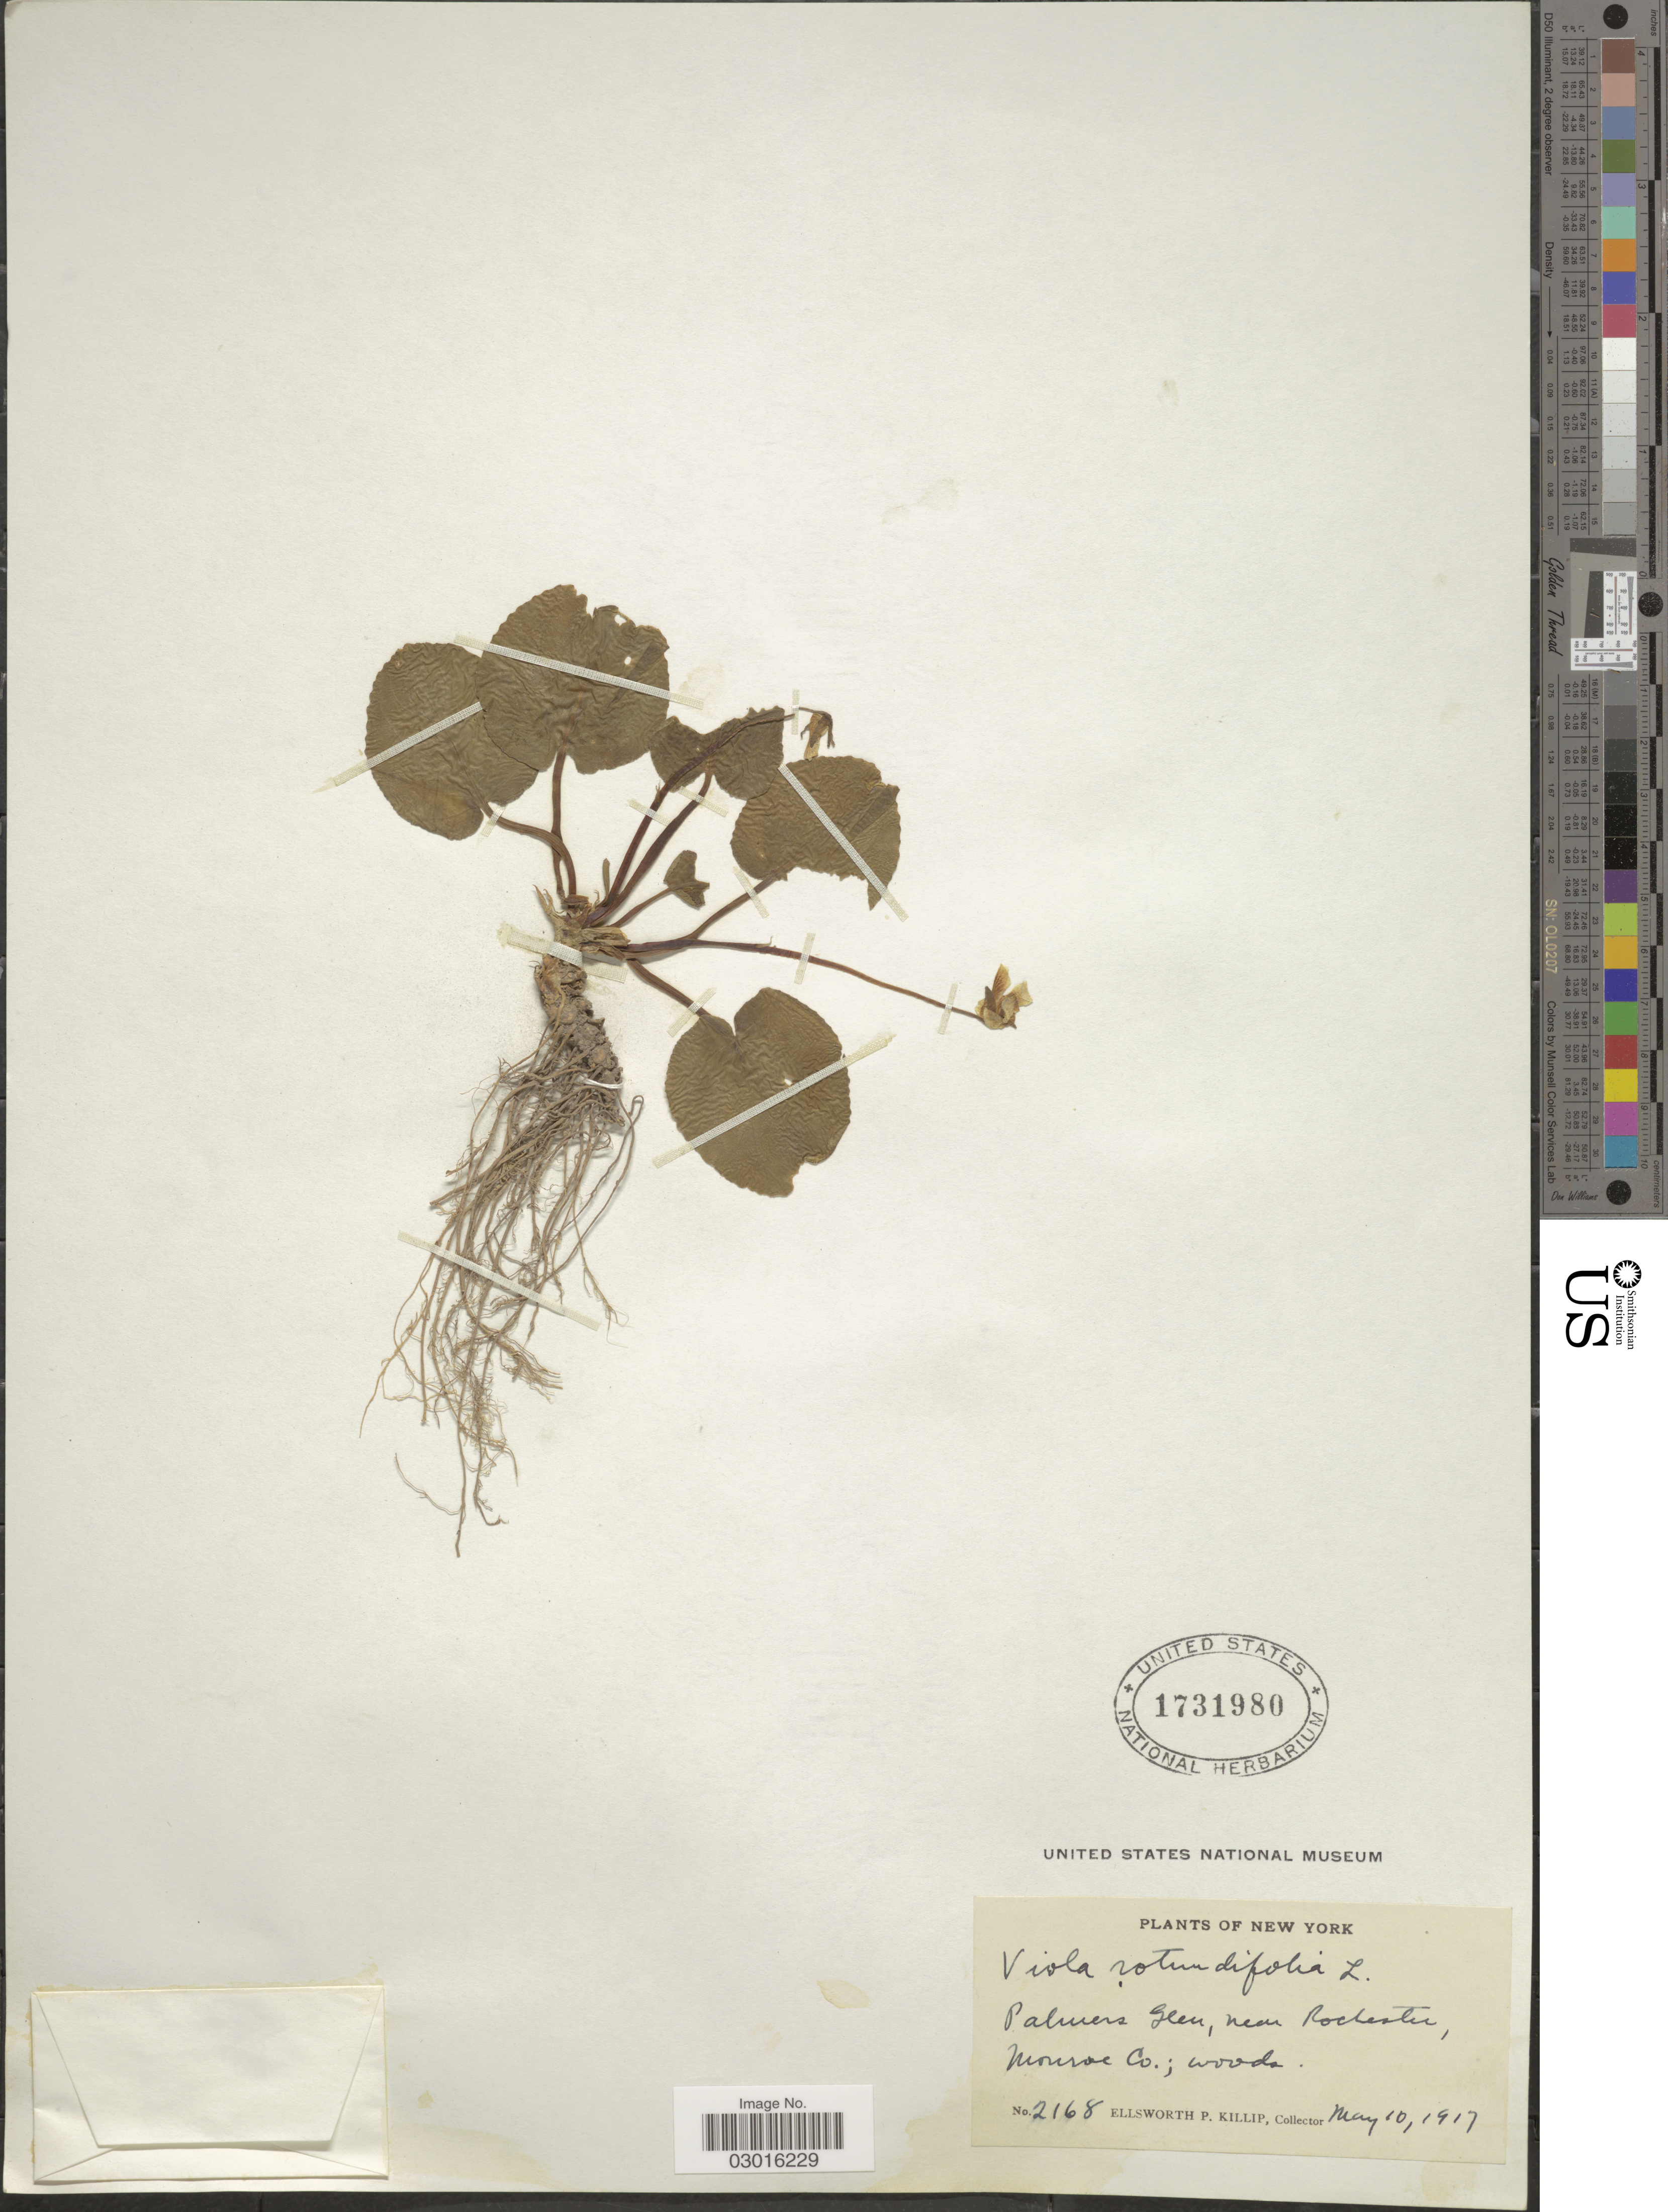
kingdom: Plantae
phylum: Tracheophyta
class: Magnoliopsida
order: Malpighiales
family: Violaceae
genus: Viola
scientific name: Viola rotundifolia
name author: Michx.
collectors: E. P. Killip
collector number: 2168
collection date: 1917-05-10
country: United States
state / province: New York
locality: Palmers Glen, near Rodester, Monroe Co.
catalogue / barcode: US 1731980